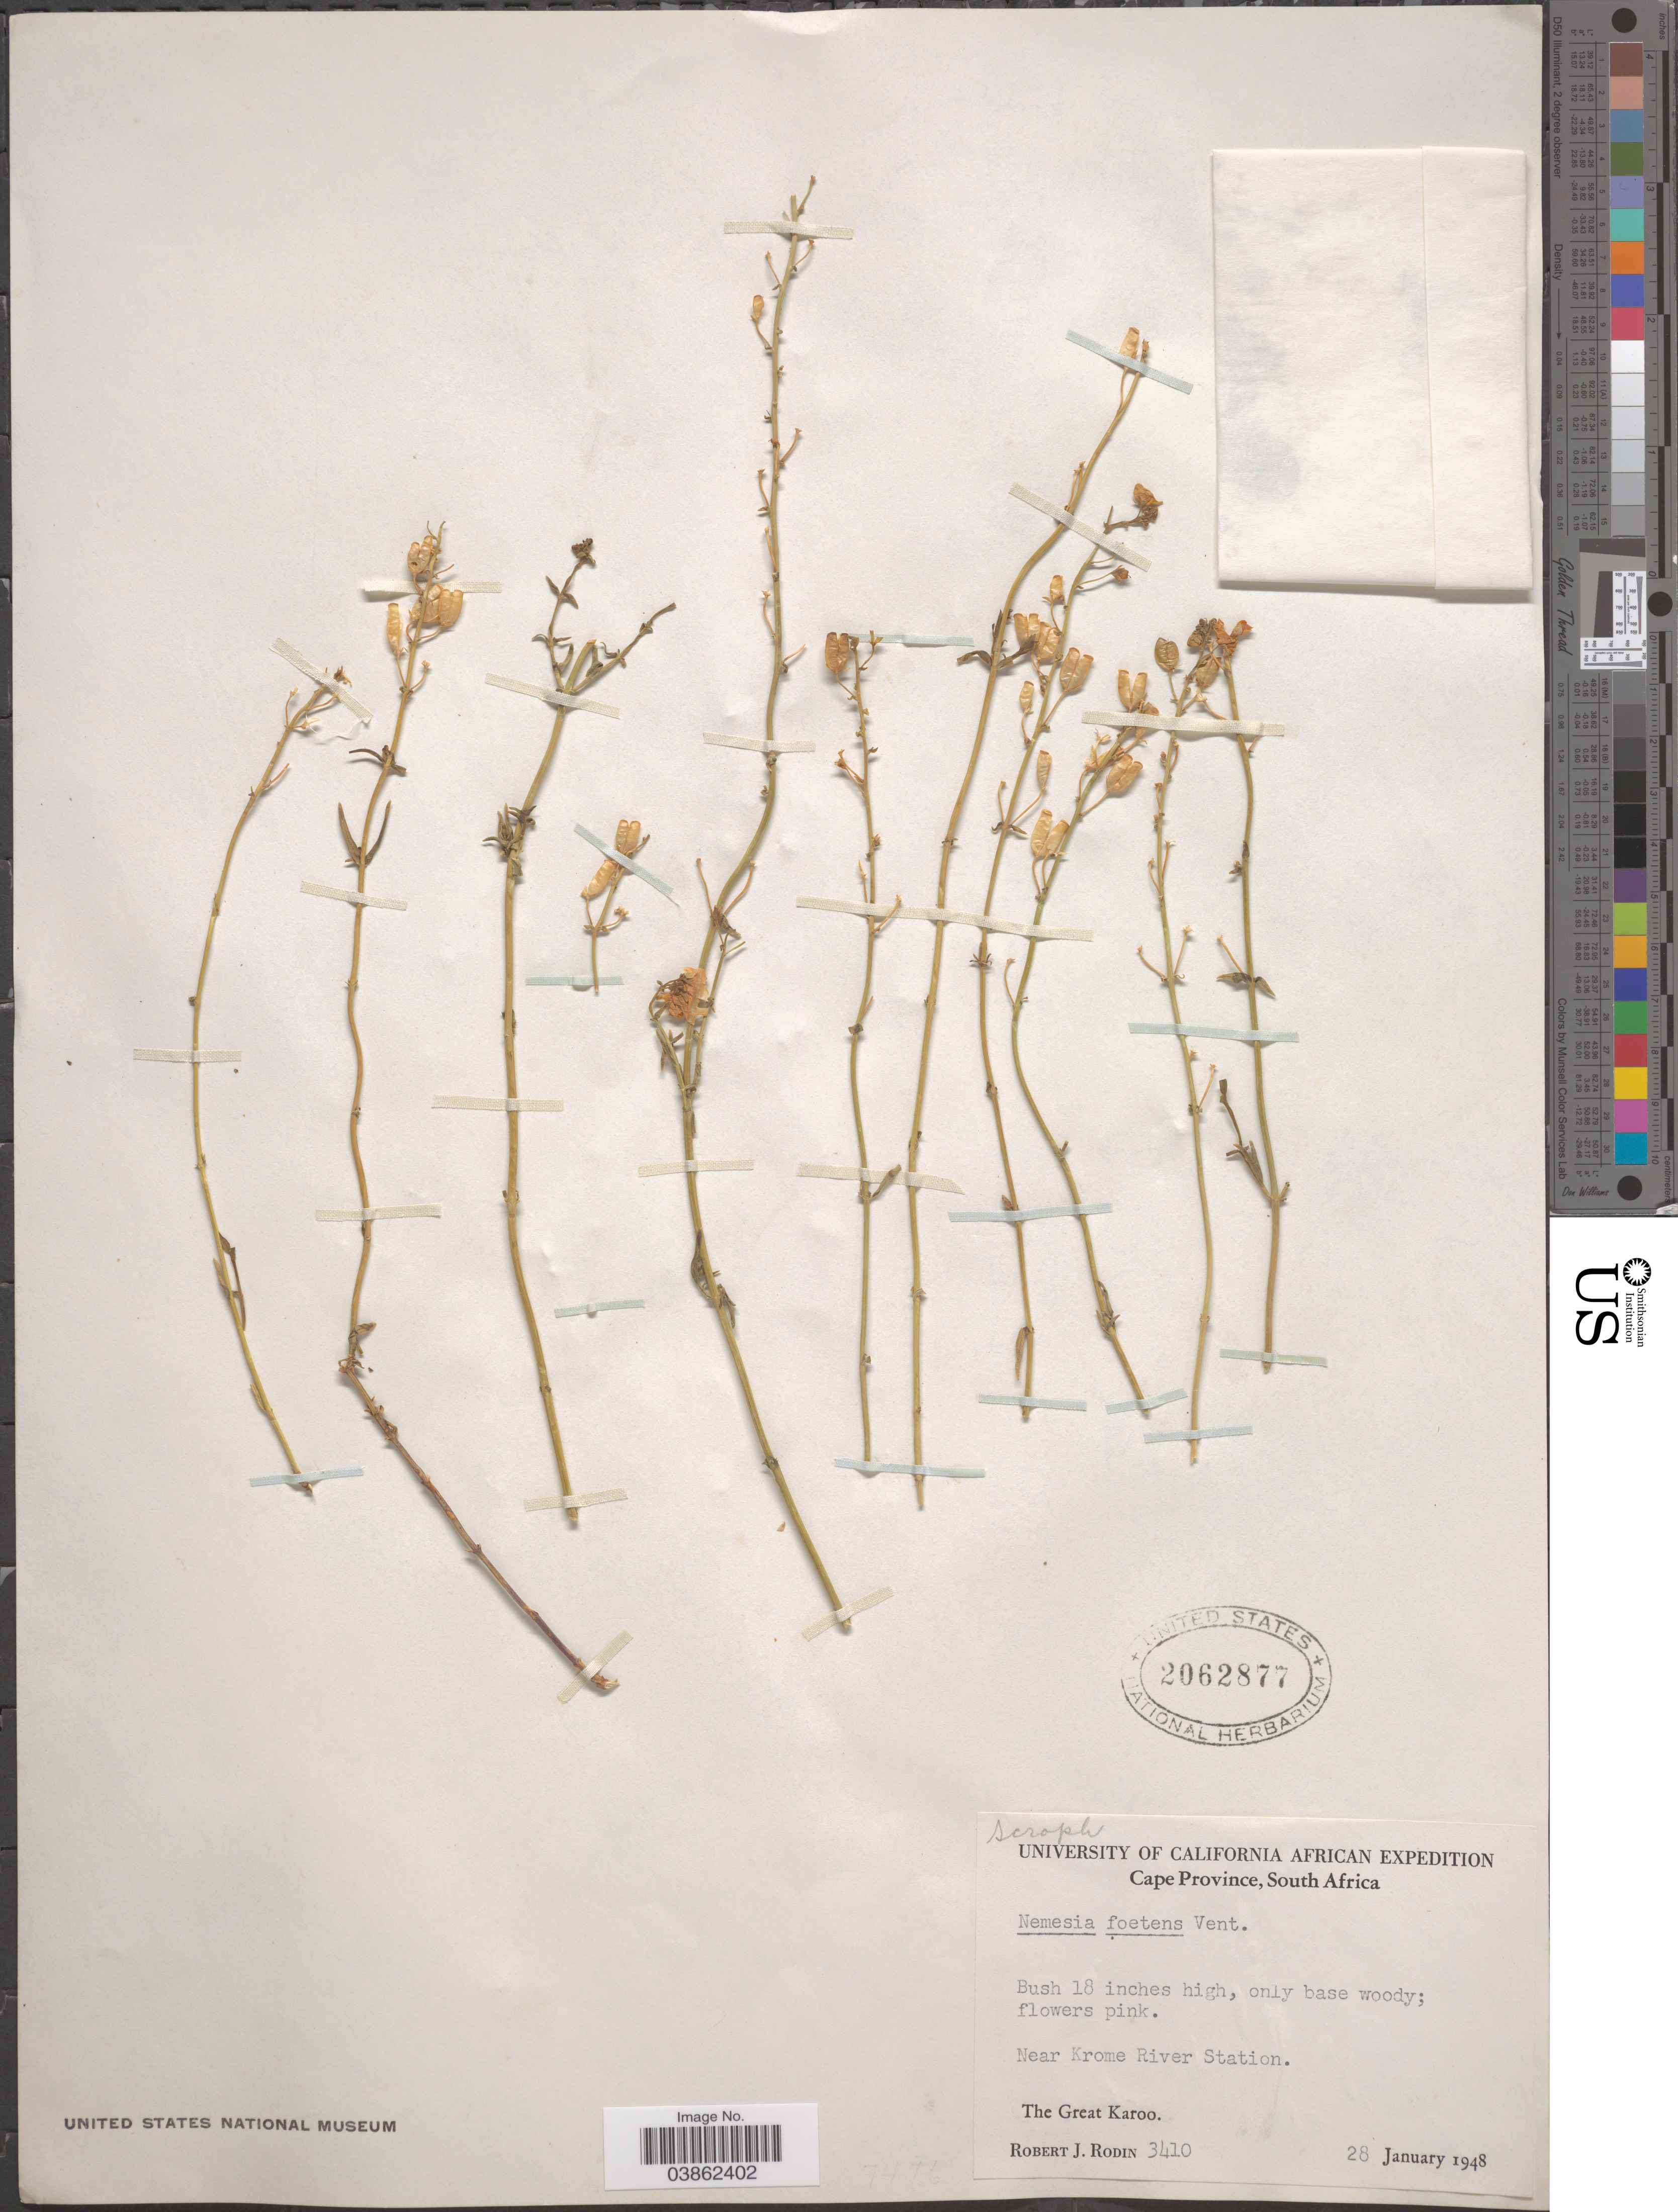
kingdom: Plantae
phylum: Tracheophyta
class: Magnoliopsida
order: Lamiales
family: Scrophulariaceae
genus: Nemesia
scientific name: Nemesia foetens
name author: Vent.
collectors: R. J. Rodin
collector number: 3410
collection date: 1948-01-28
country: South Africa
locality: Near Krome River Station. The Great Karoo.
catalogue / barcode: US 2062877